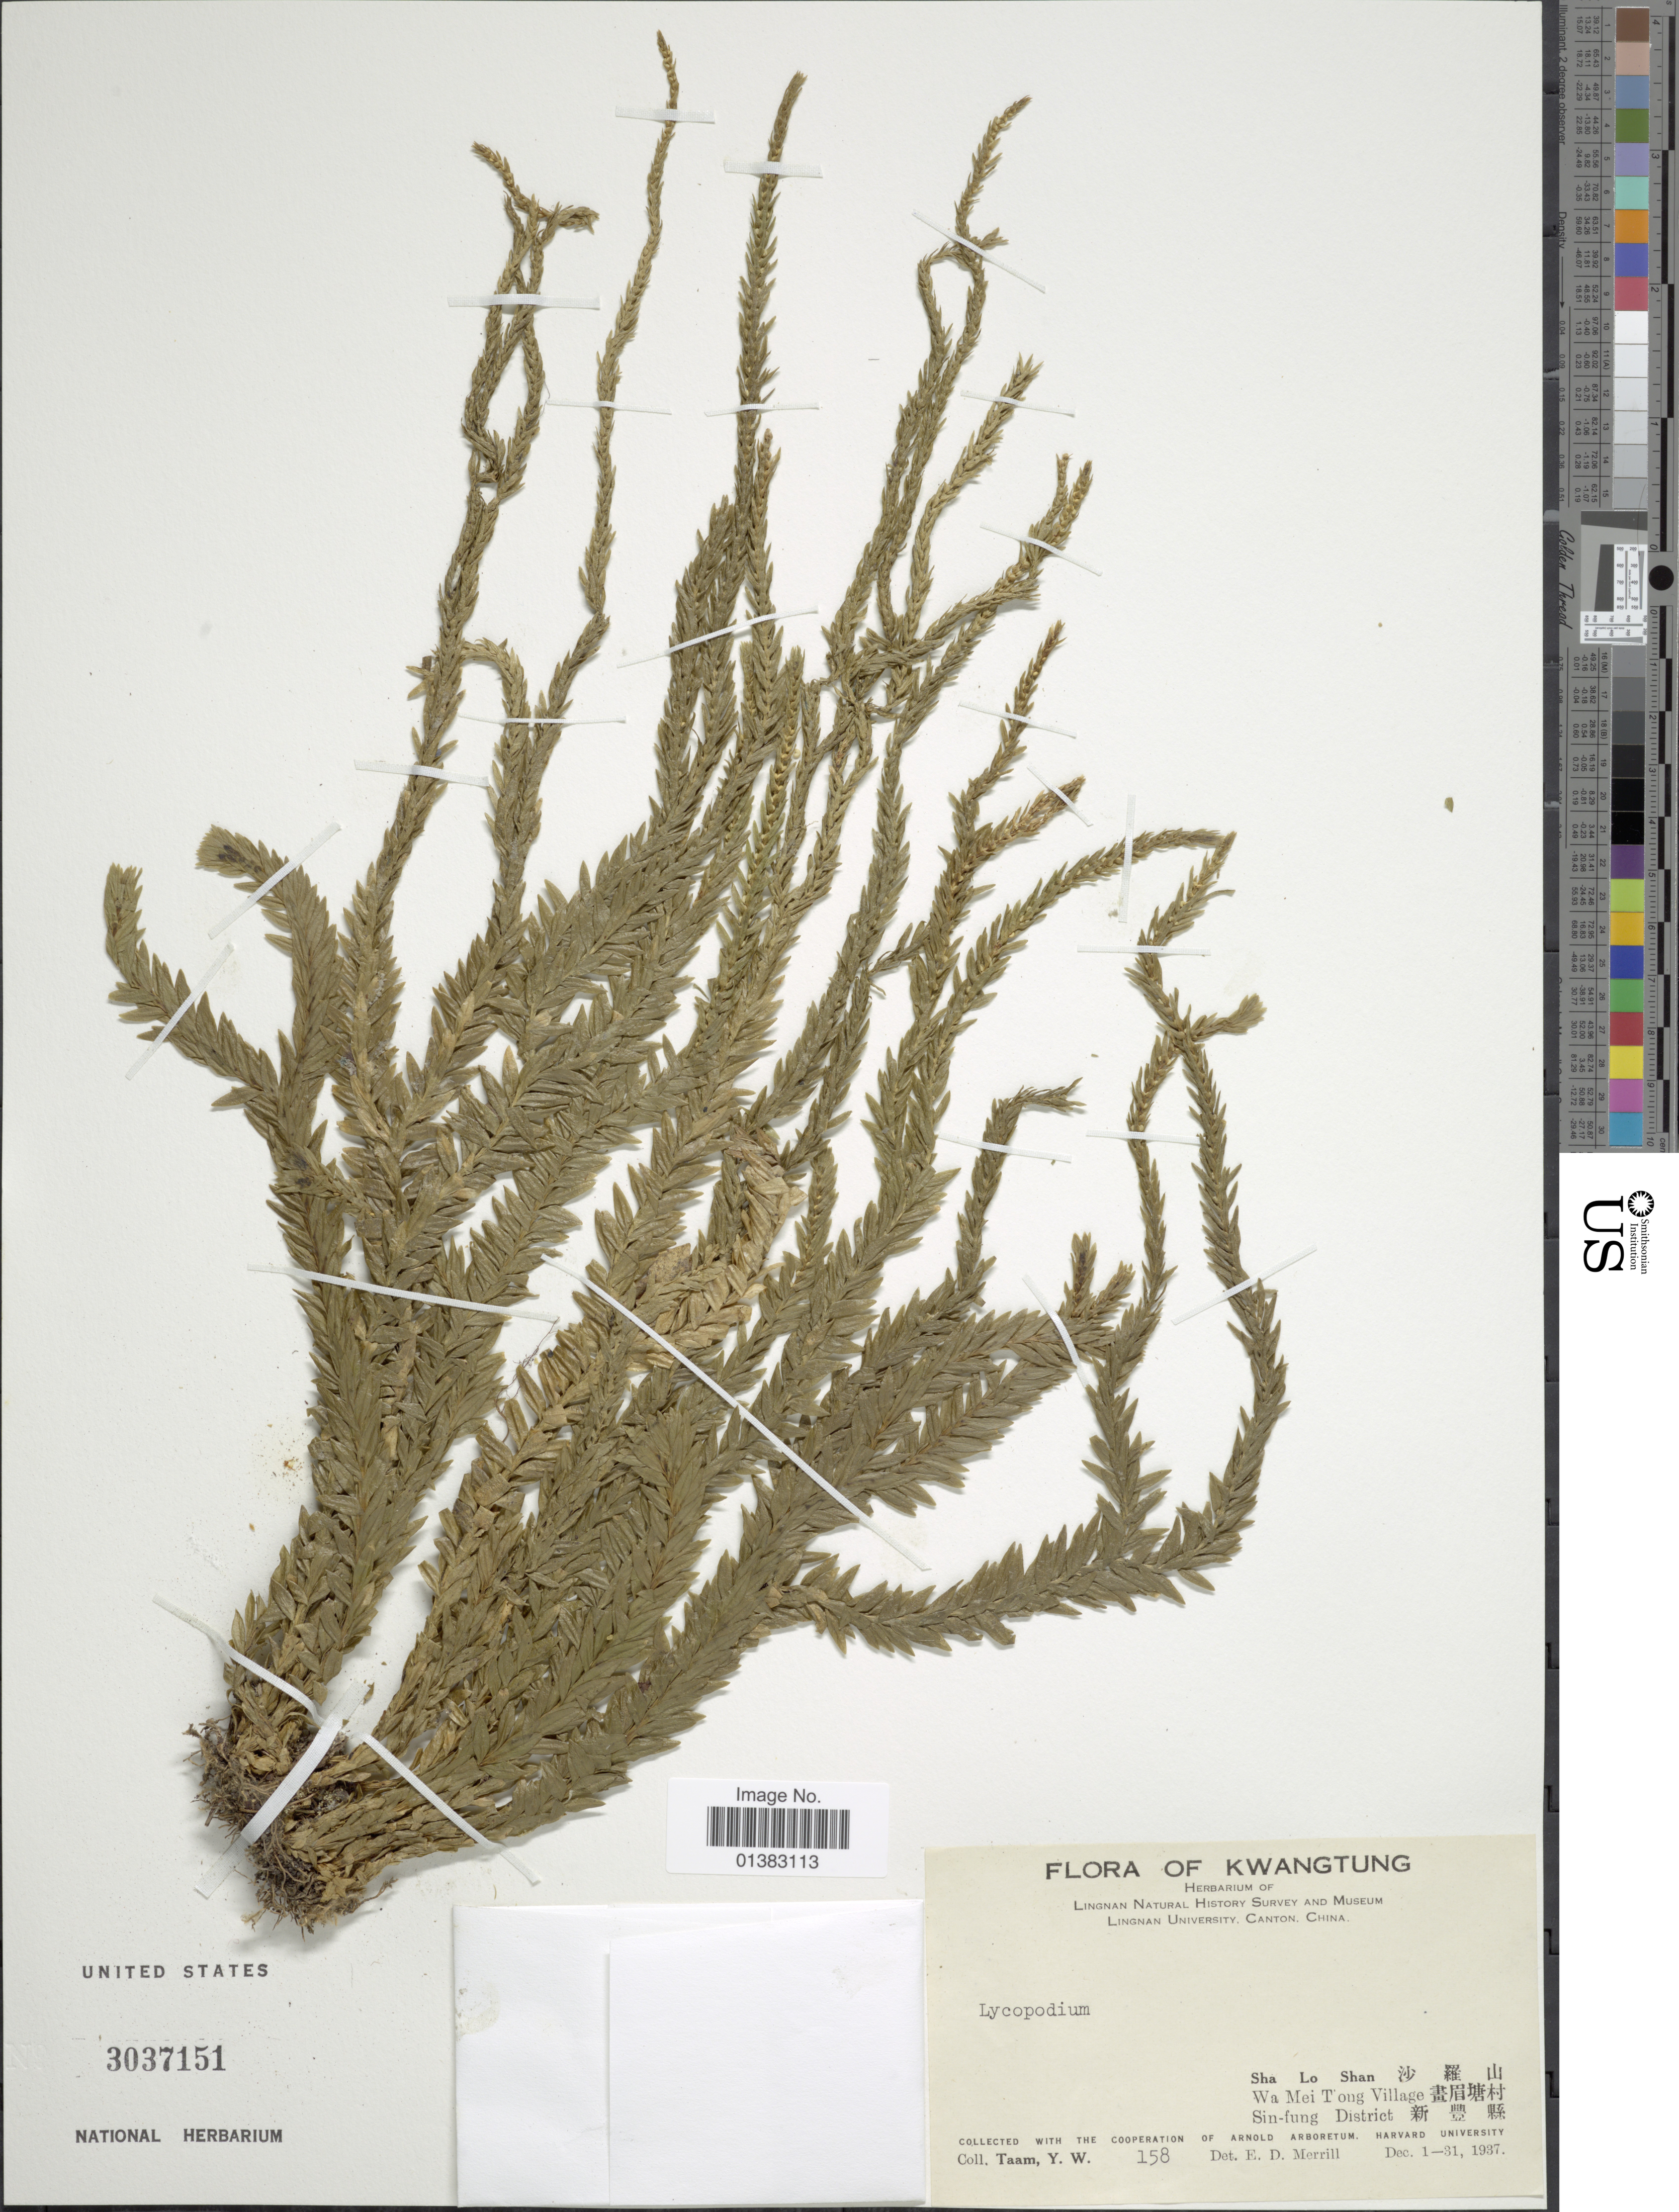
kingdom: Plantae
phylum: Tracheophyta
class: Lycopodiopsida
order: Lycopodiales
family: Lycopodiaceae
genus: Phlegmariurus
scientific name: Phlegmariurus fordii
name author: (Baker) Ching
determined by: Field, A. R.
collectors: Y. W. Taam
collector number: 158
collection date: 1937-12-01/1937-12-31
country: China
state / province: Guangdong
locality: Xinfeng County; Wa Mei T'og Village; Sha Lo Shan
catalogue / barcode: US 3037151